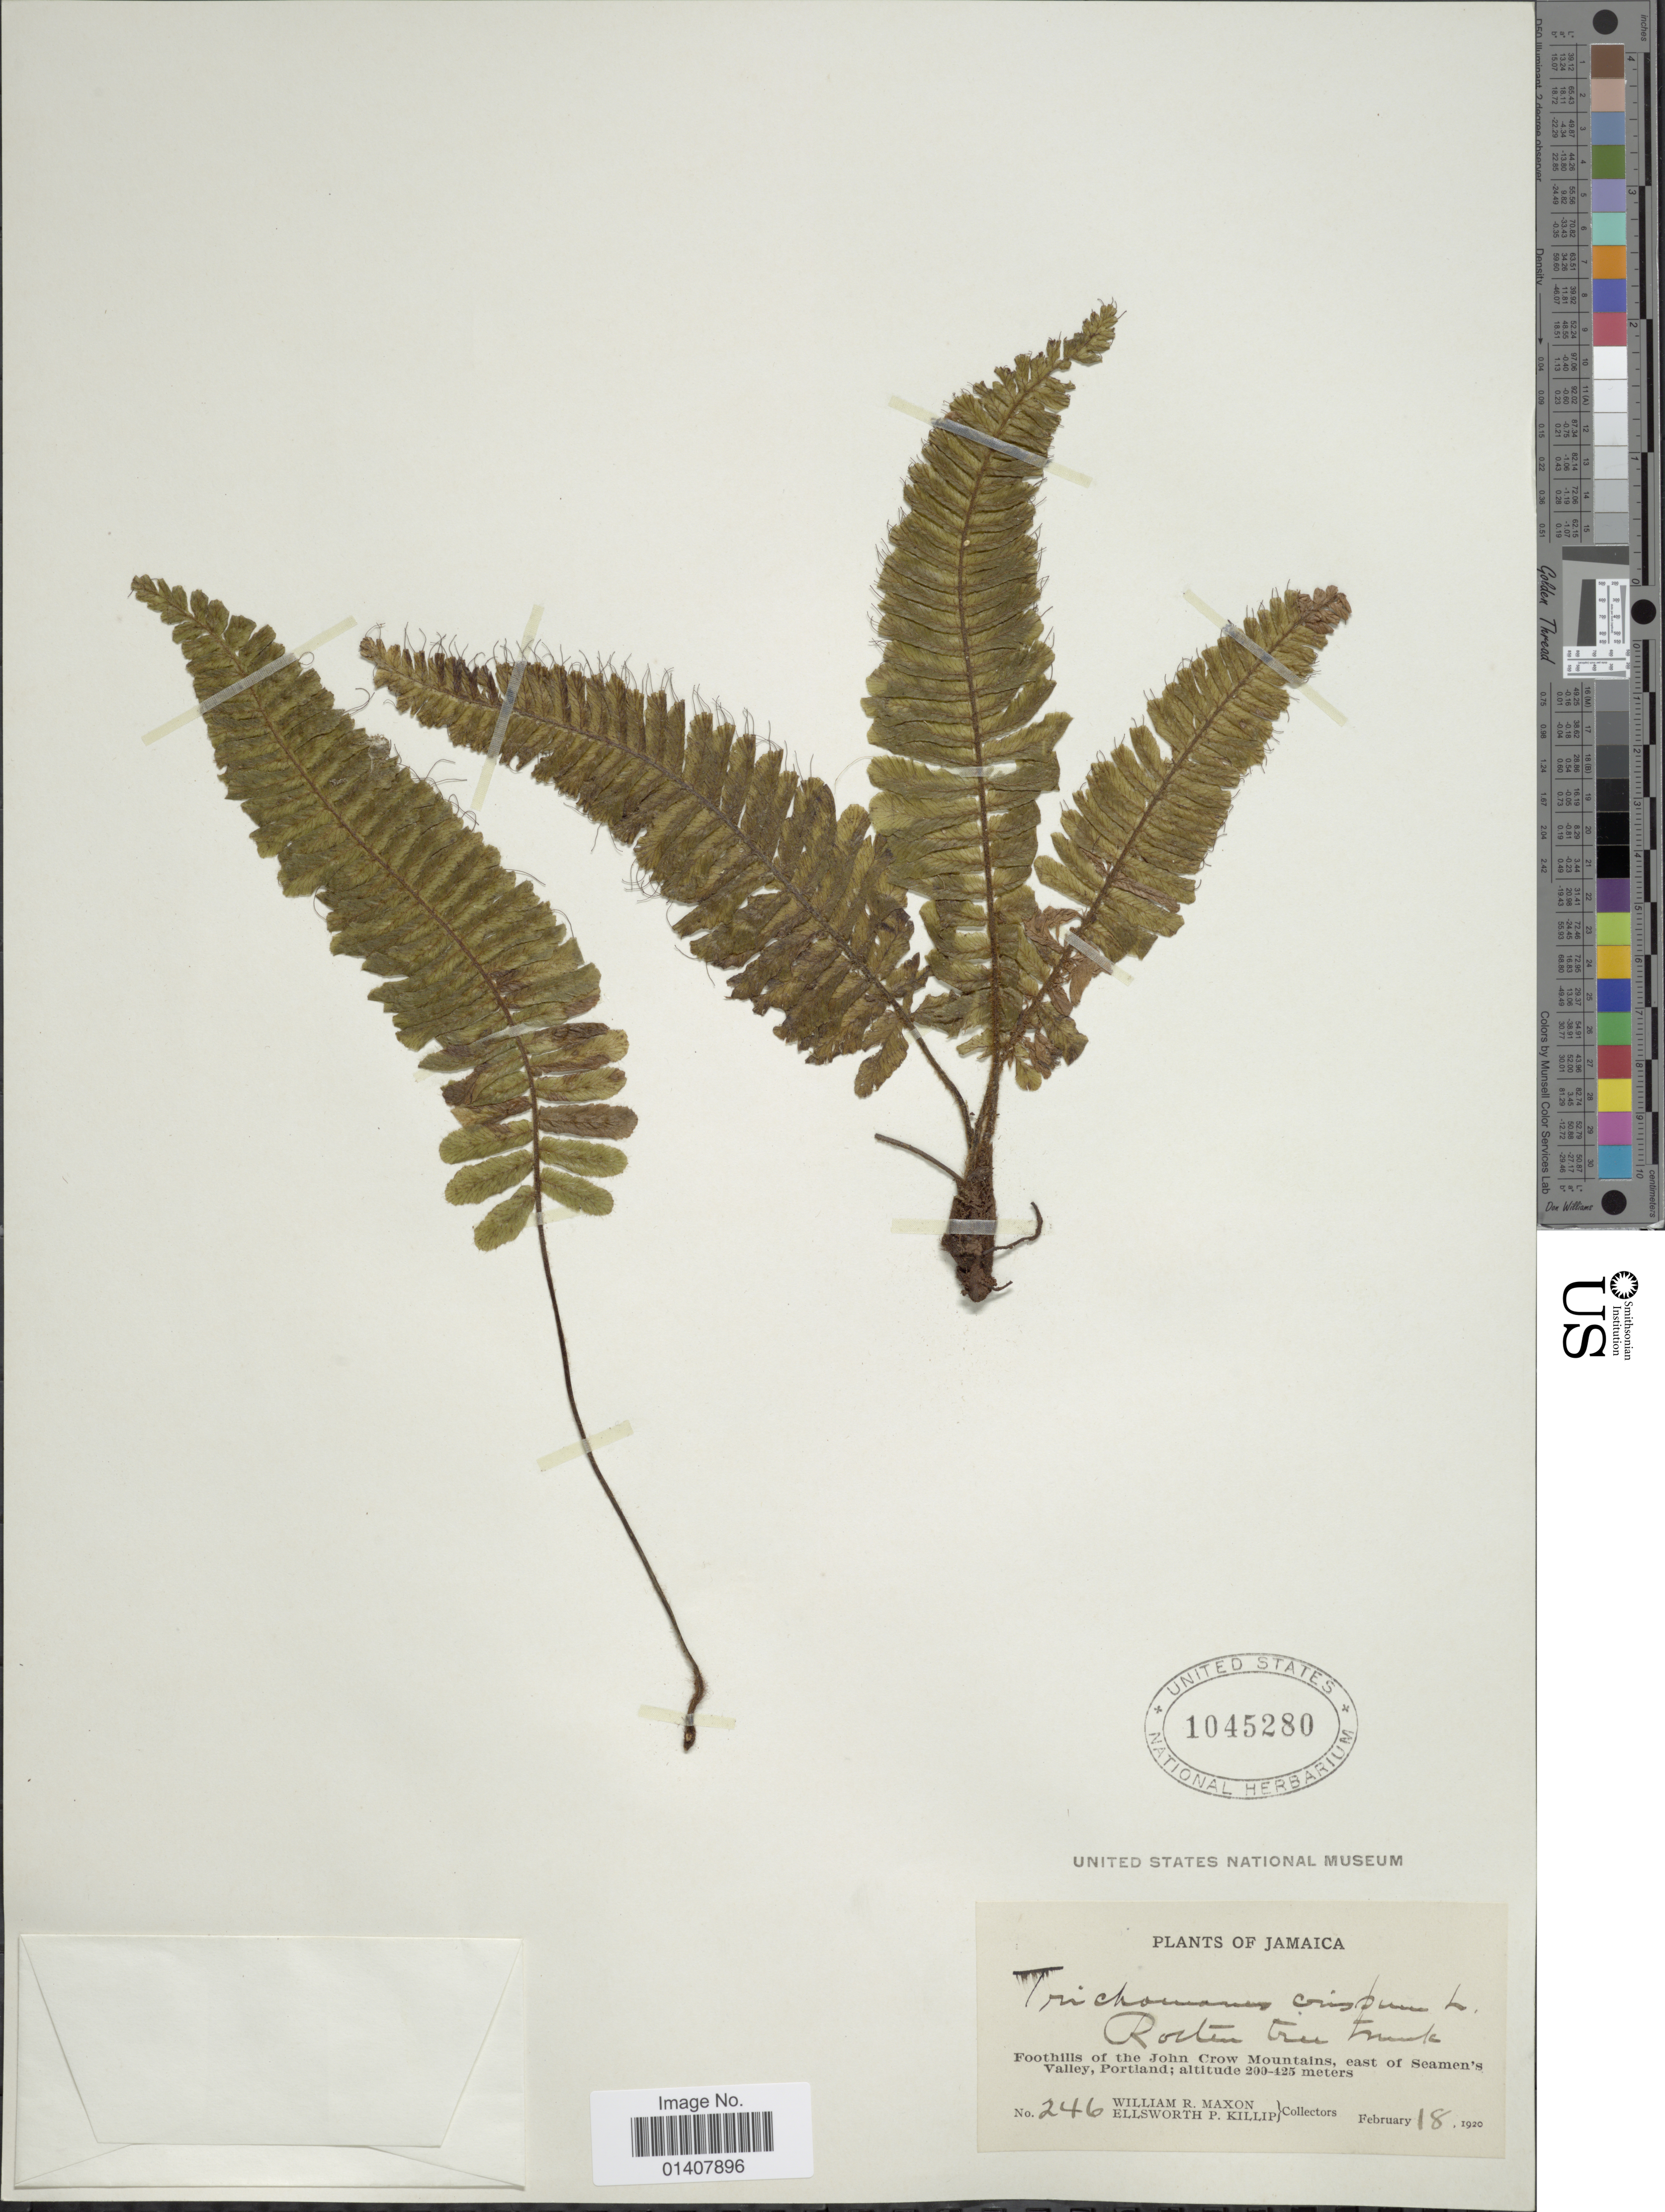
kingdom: Plantae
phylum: Tracheophyta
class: Polypodiopsida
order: Hymenophyllales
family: Hymenophyllaceae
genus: Trichomanes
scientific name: Trichomanes crispum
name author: L.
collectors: W. R. Maxon & E. P. Killip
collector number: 246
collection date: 1920-02-18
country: Jamaica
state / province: Portland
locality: Foothills of the John Crow Mountains, east of Seamen's Valley, Portland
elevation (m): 200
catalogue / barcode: US 1045280